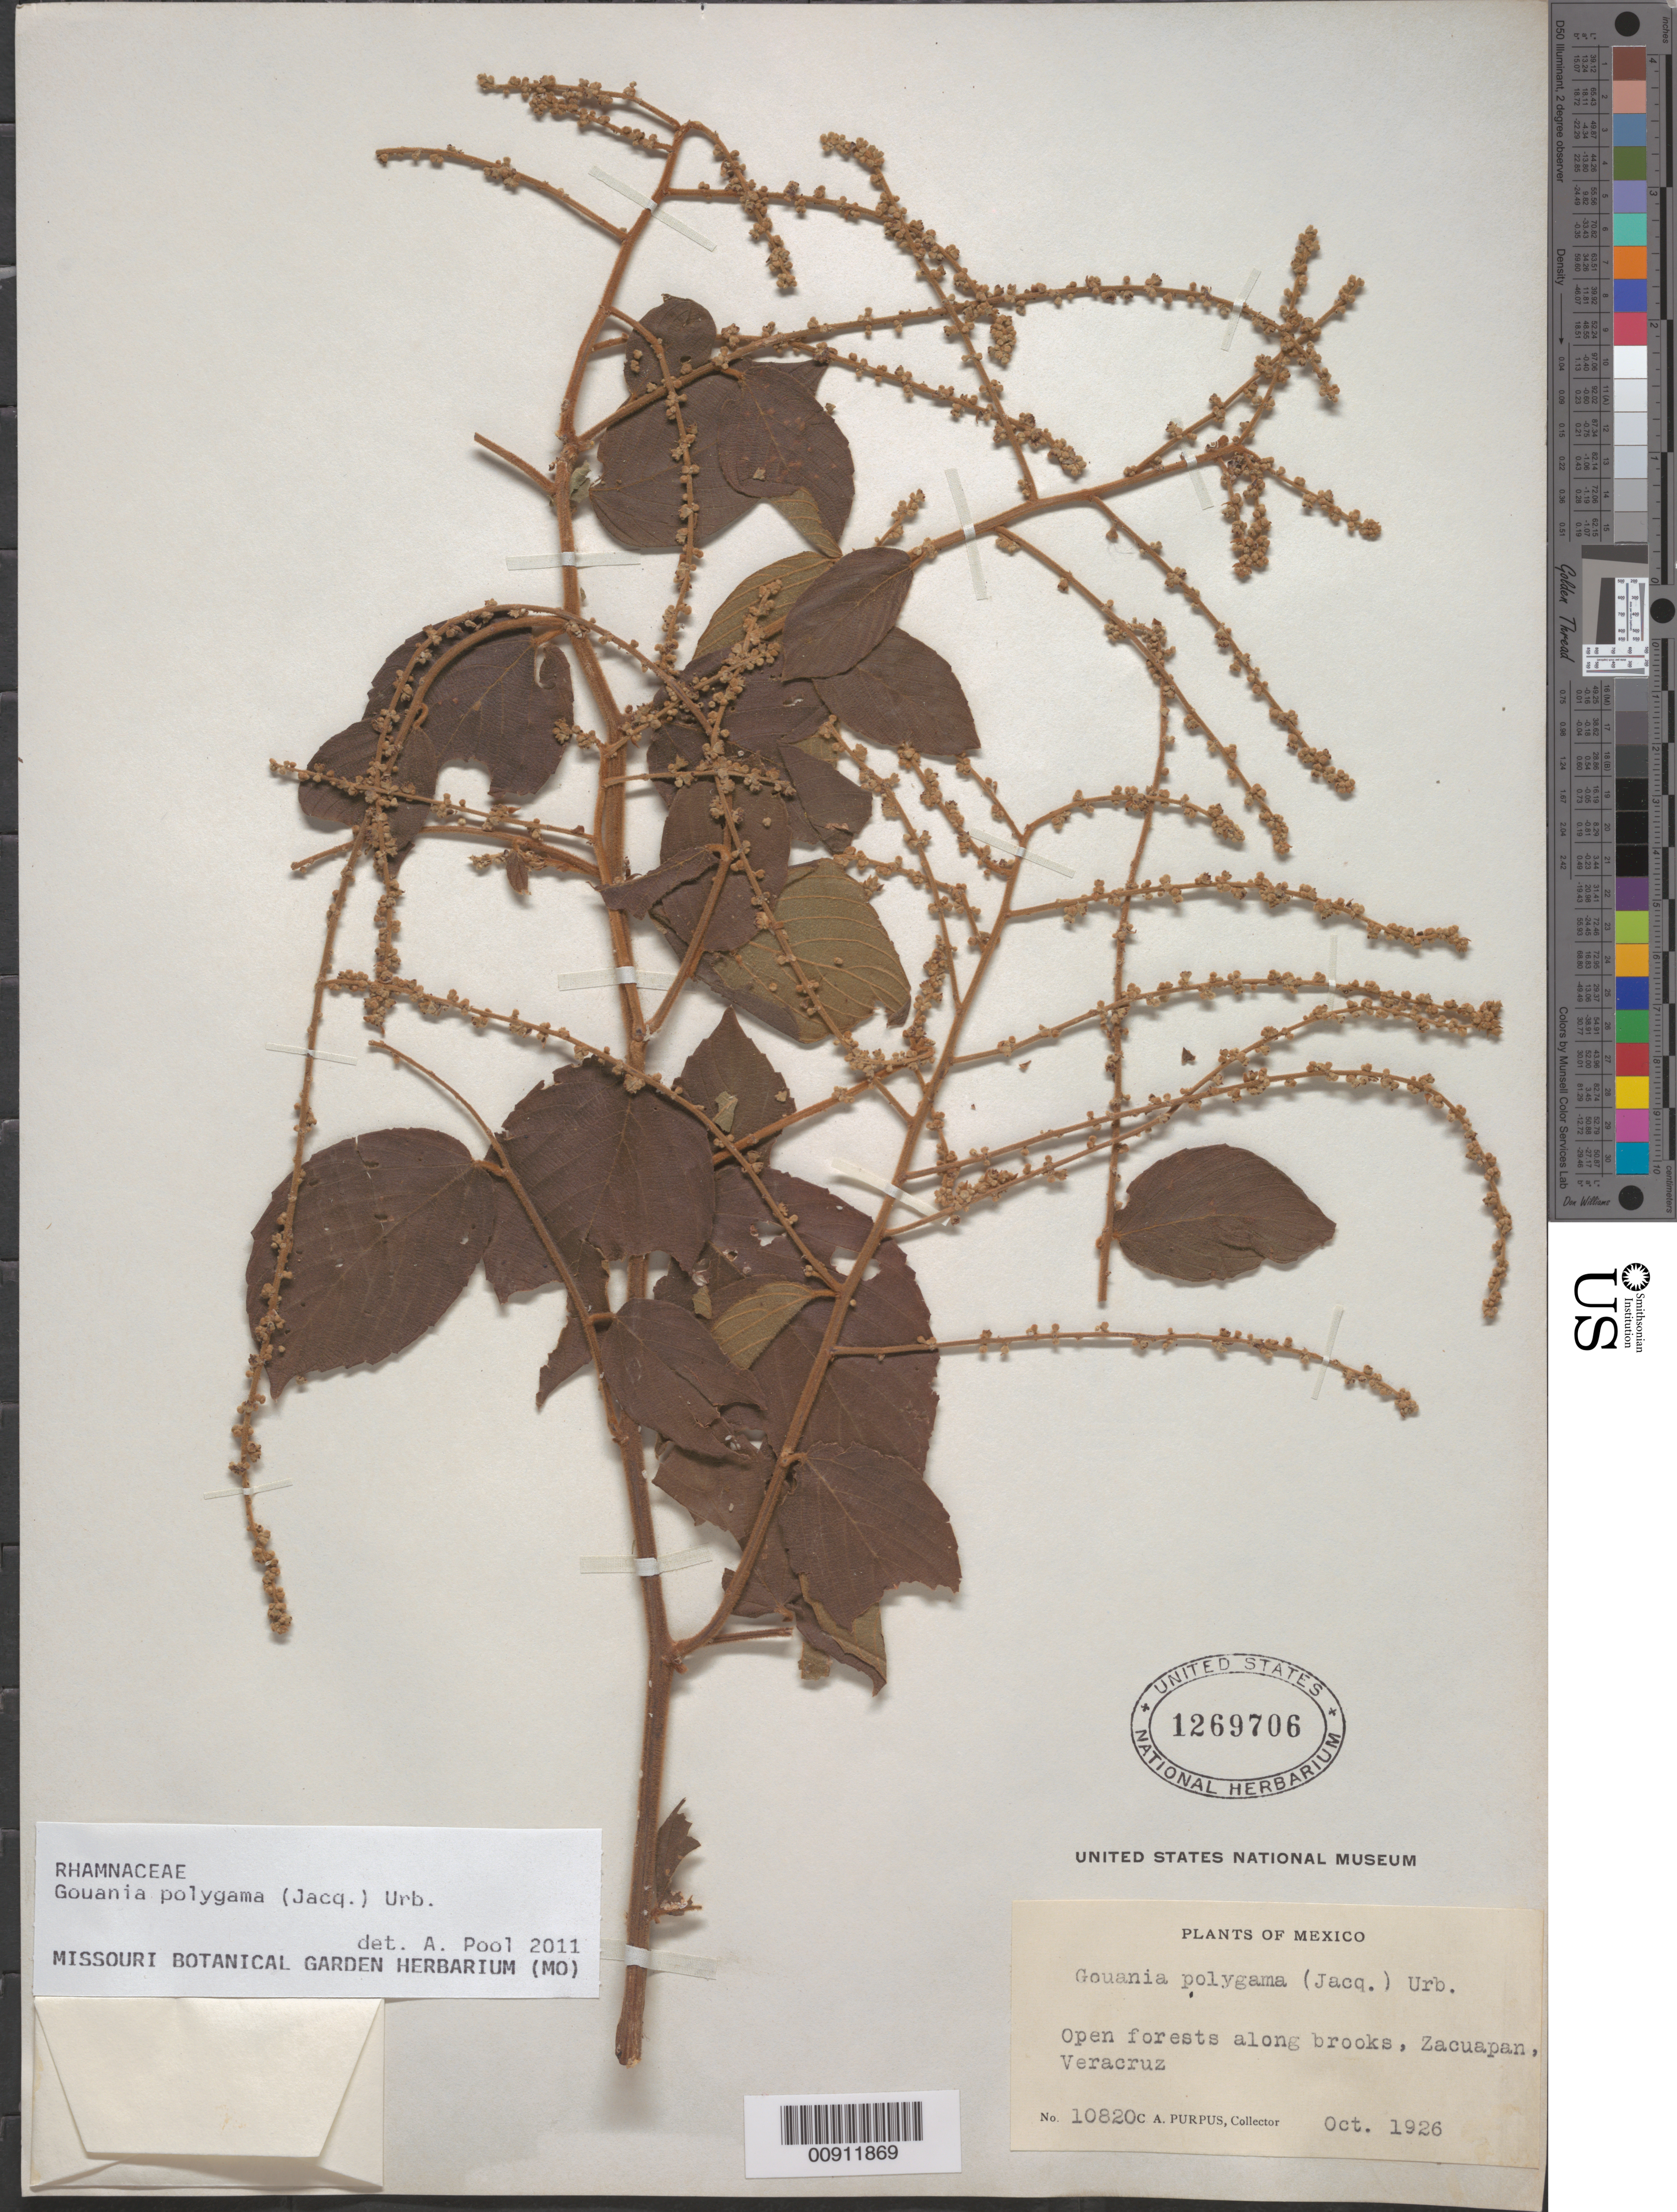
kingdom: Plantae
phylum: Tracheophyta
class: Magnoliopsida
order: Rosales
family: Rhamnaceae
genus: Gouania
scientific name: Gouania polygama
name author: (Jacq.) Urb.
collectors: C. A. Purpus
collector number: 10820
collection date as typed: Oct 1926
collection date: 1926-10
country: Mexico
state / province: Veracruz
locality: Zacuapan, Veracruz.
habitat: Open forests along brooks.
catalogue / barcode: US 1269706